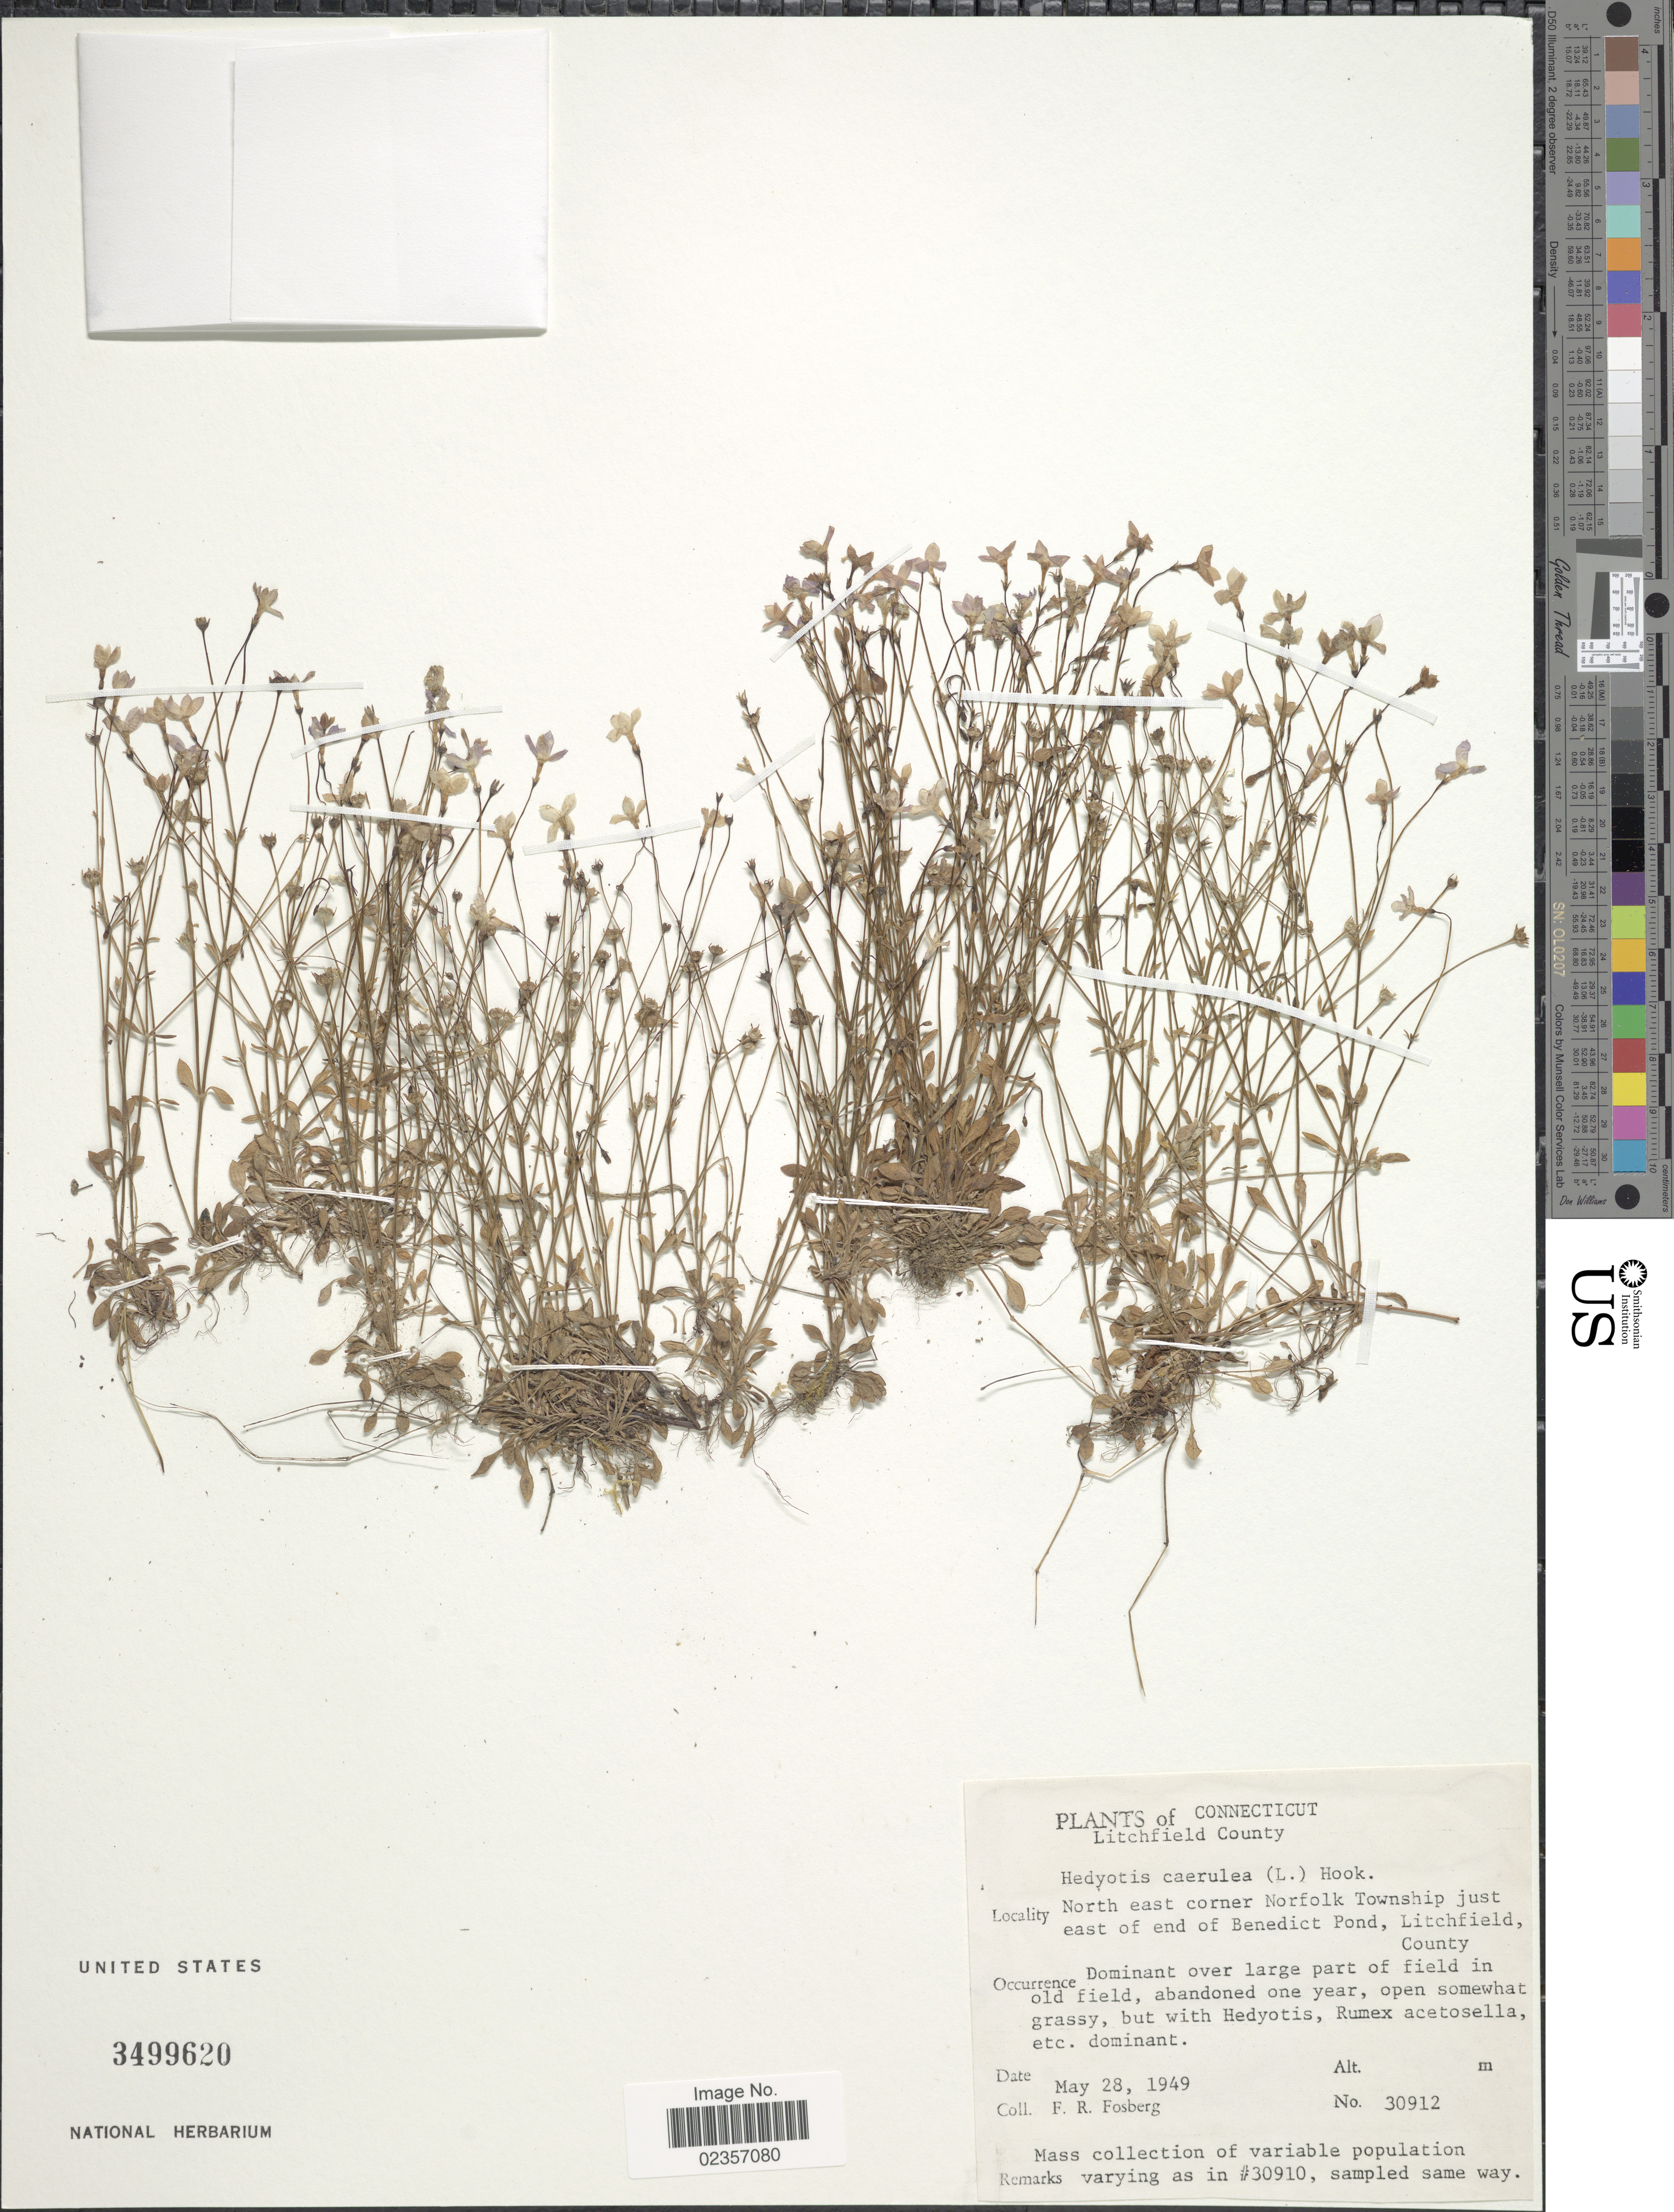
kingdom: Plantae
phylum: Tracheophyta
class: Magnoliopsida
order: Gentianales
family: Rubiaceae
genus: Houstonia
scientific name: Houstonia caerulea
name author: L.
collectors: F. R. Fosberg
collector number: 30912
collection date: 1949-05-28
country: United States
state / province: Connecticut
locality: Litchfield County, North east corner Norfolk Township just east of end of Benedict Pond, Litchfield County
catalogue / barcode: US 3499620